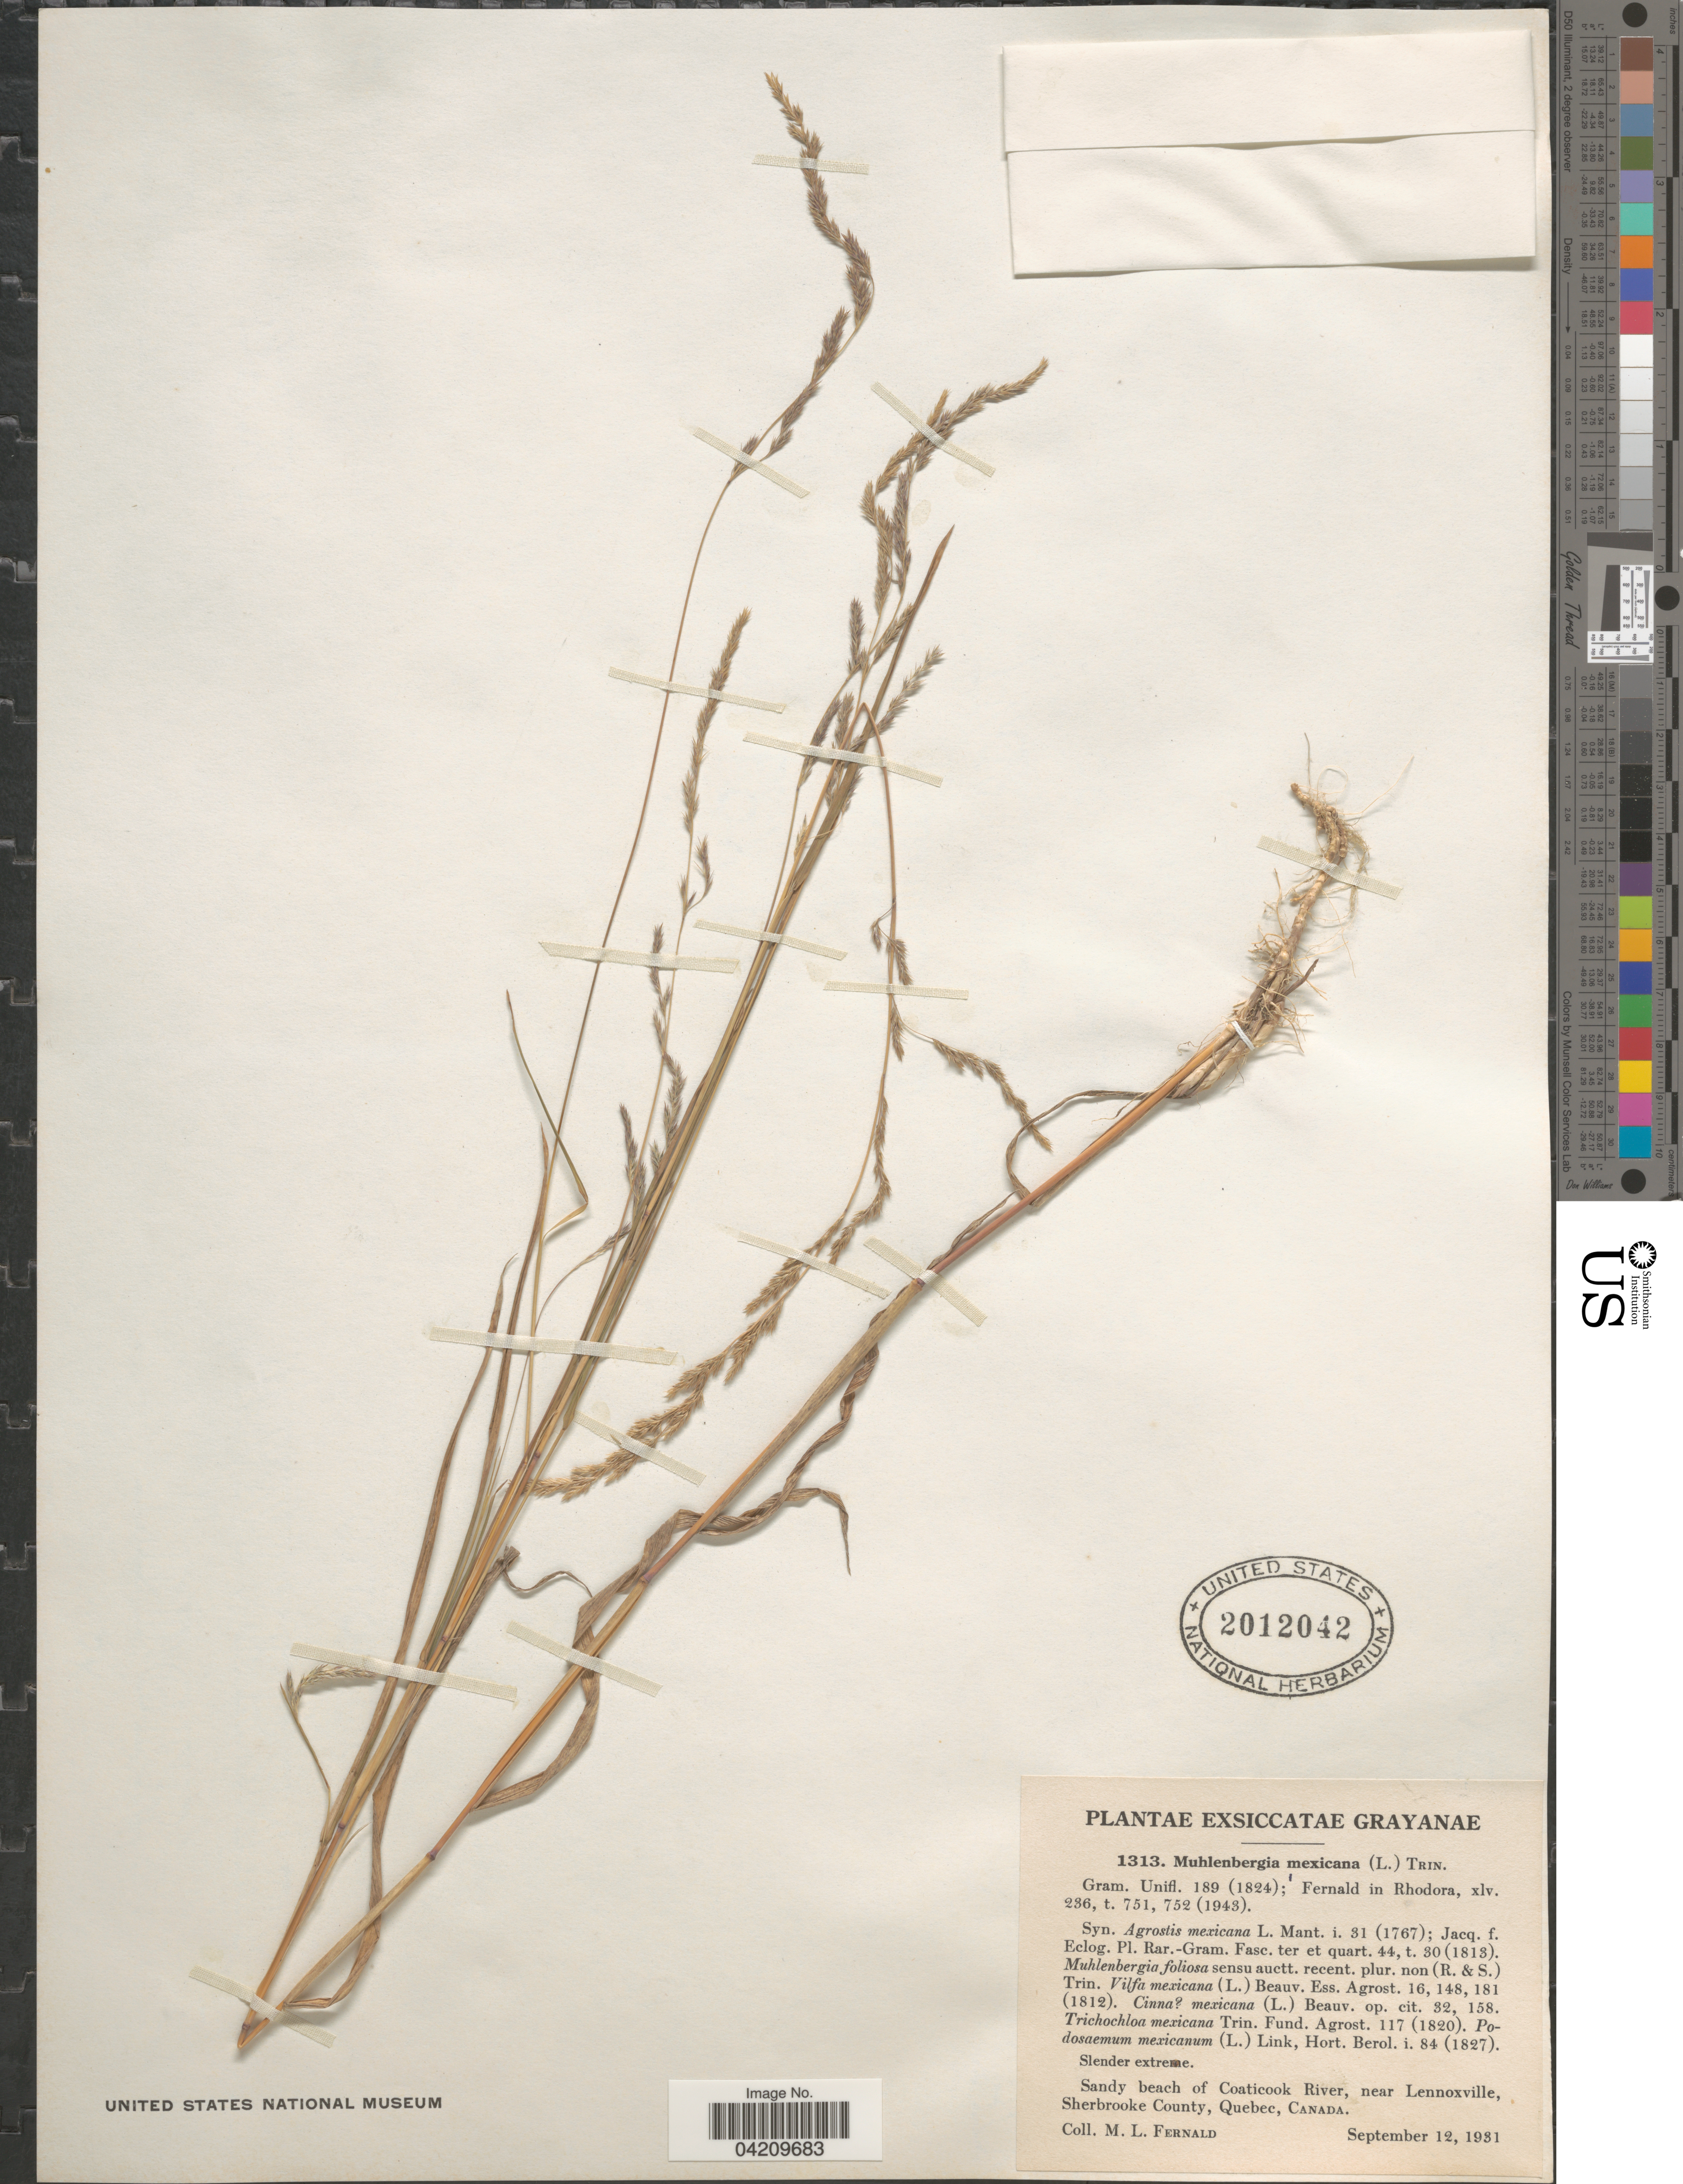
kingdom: Plantae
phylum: Tracheophyta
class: Liliopsida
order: Poales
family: Poaceae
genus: Muhlenbergia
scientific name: Muhlenbergia mexicana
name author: (L.) Trin.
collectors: M. L. Fernald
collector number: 1313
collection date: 1931-09-12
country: Canada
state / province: Quebec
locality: Sandy beach of Coaticook River, near Lennoxville, Sherbrooke County.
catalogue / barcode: US 2012042